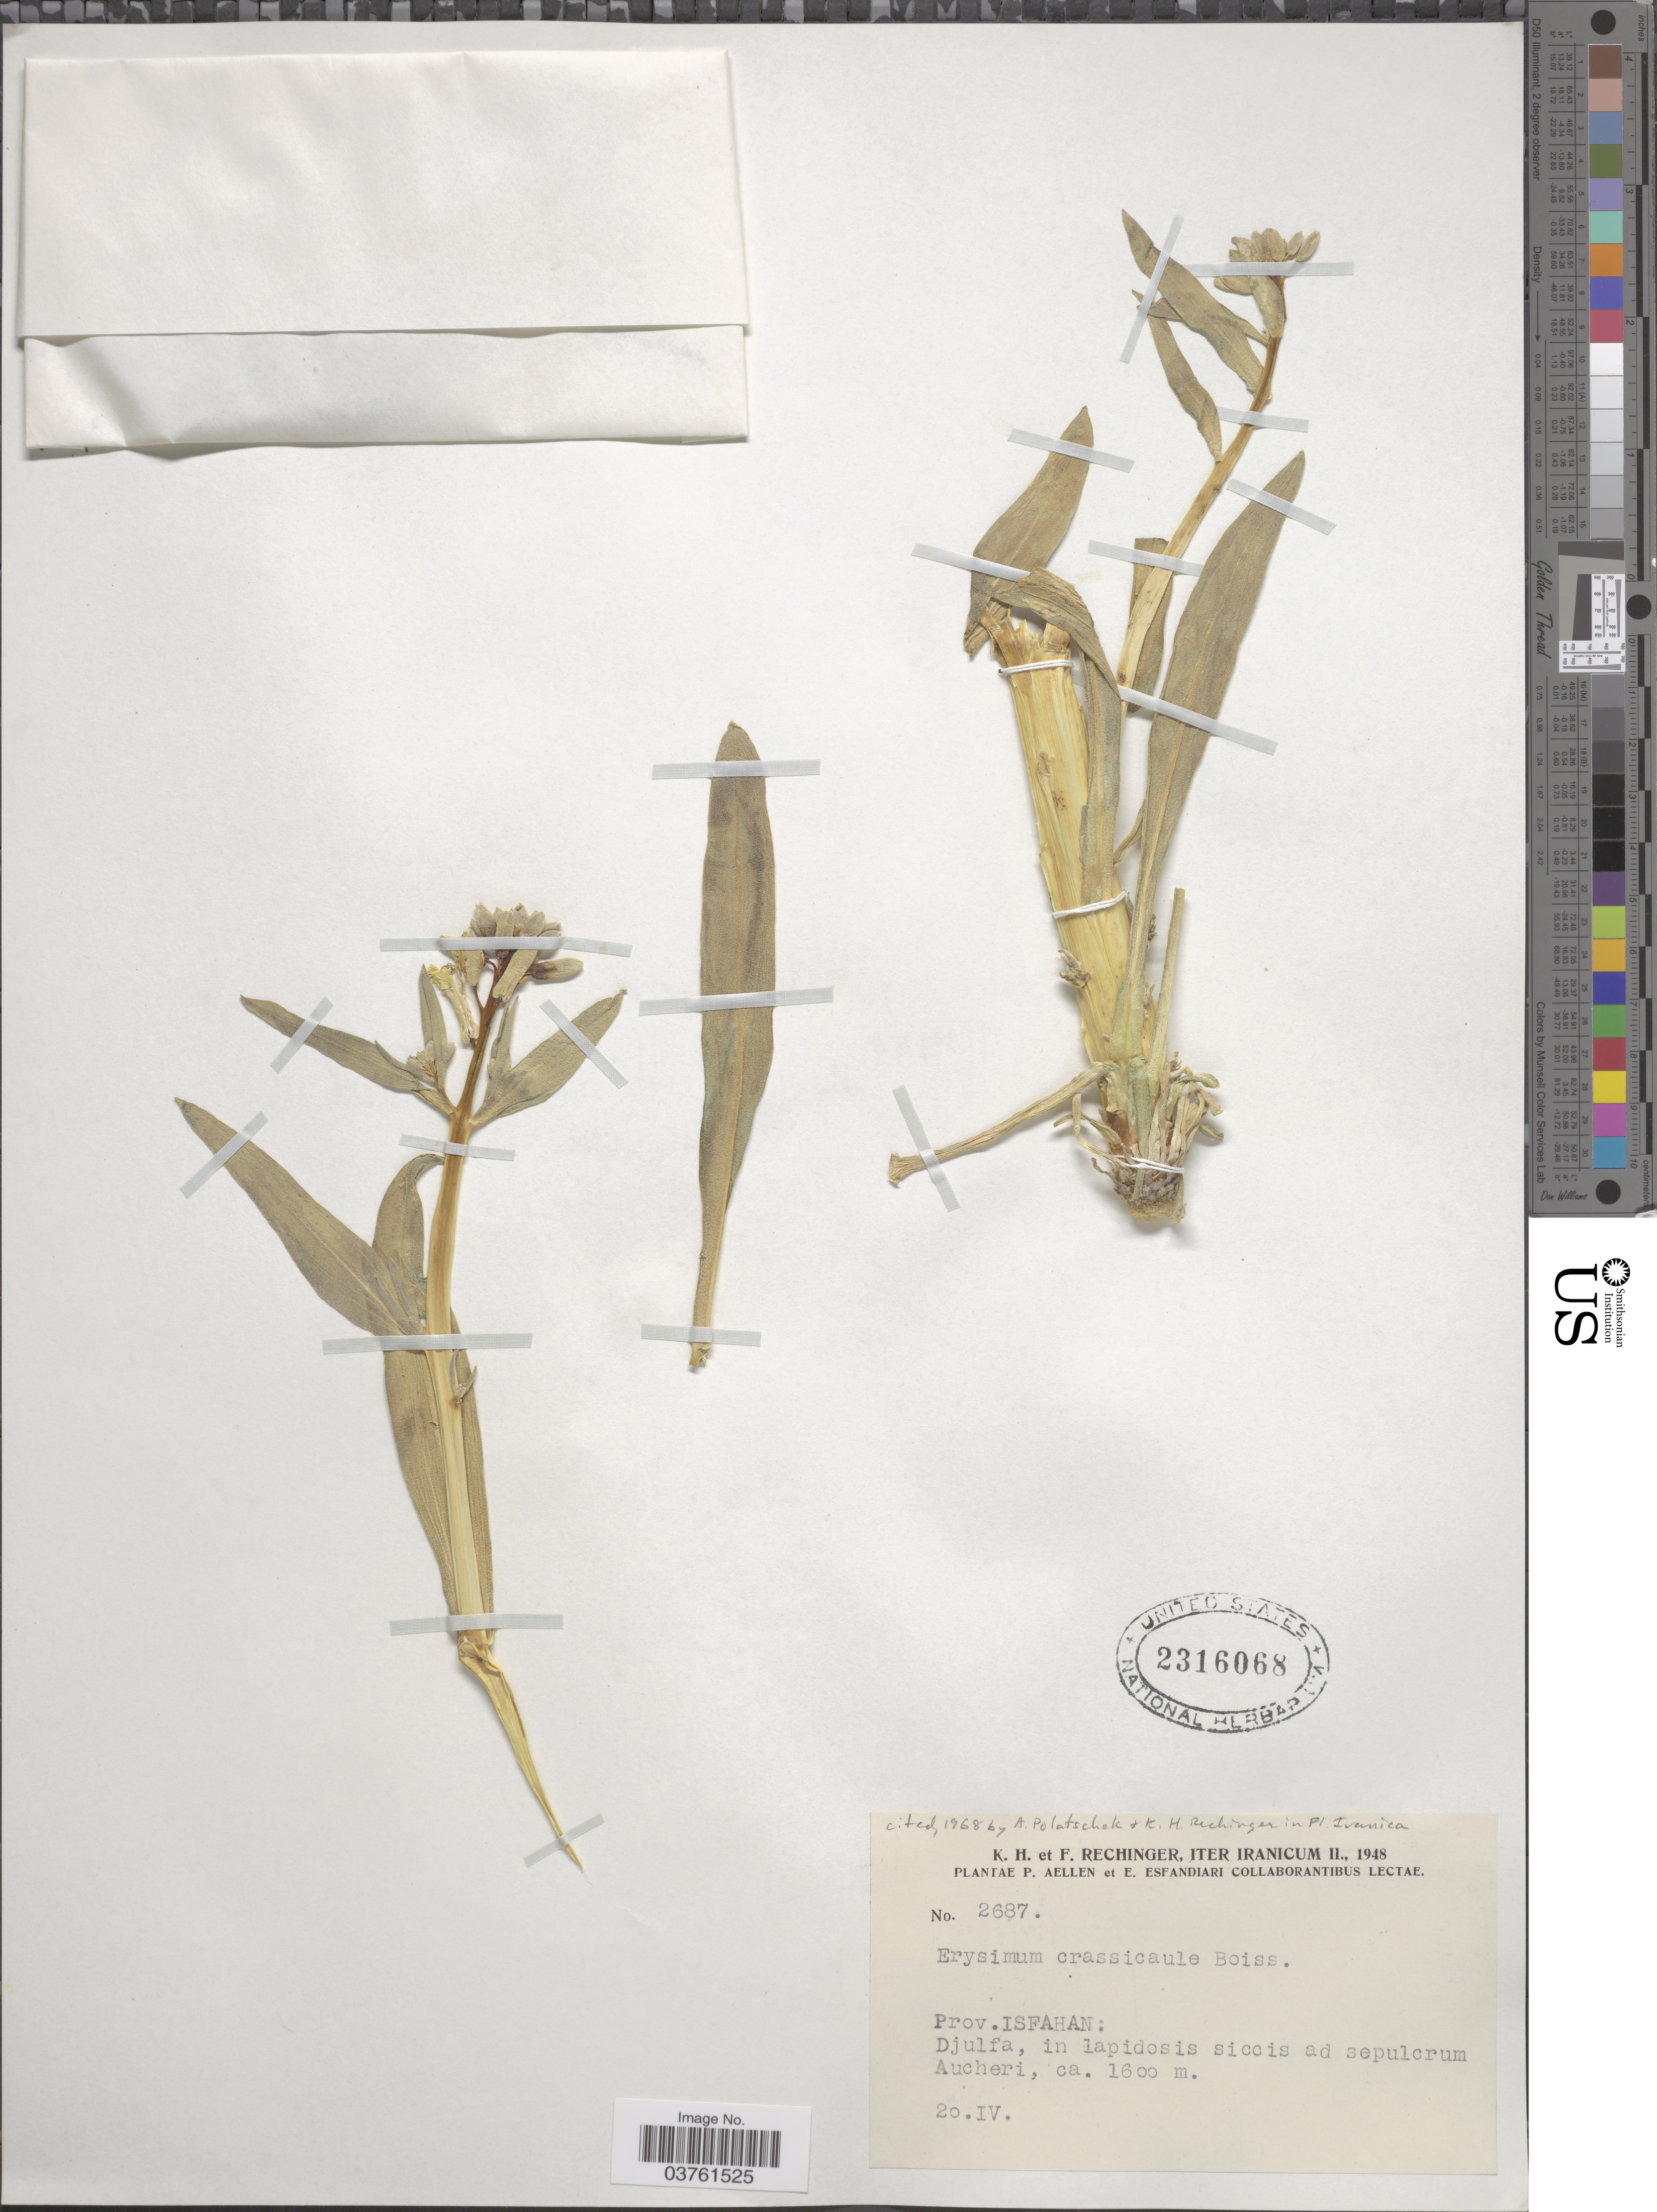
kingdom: Plantae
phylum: Tracheophyta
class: Magnoliopsida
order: Brassicales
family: Brassicaceae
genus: Erysimum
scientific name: Erysimum crassicaule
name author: (Boiss.) Boiss.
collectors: K. H. Rechinger, F. Rechinger, P. Aellen & E. Esfandiari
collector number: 2687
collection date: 1948-04-20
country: Iran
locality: Iter Iranicum II. Prov. Isfahan: Djulfa, in lapidosis siccis ad sepulcrum Aucheri.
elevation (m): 1600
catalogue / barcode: US 2316068